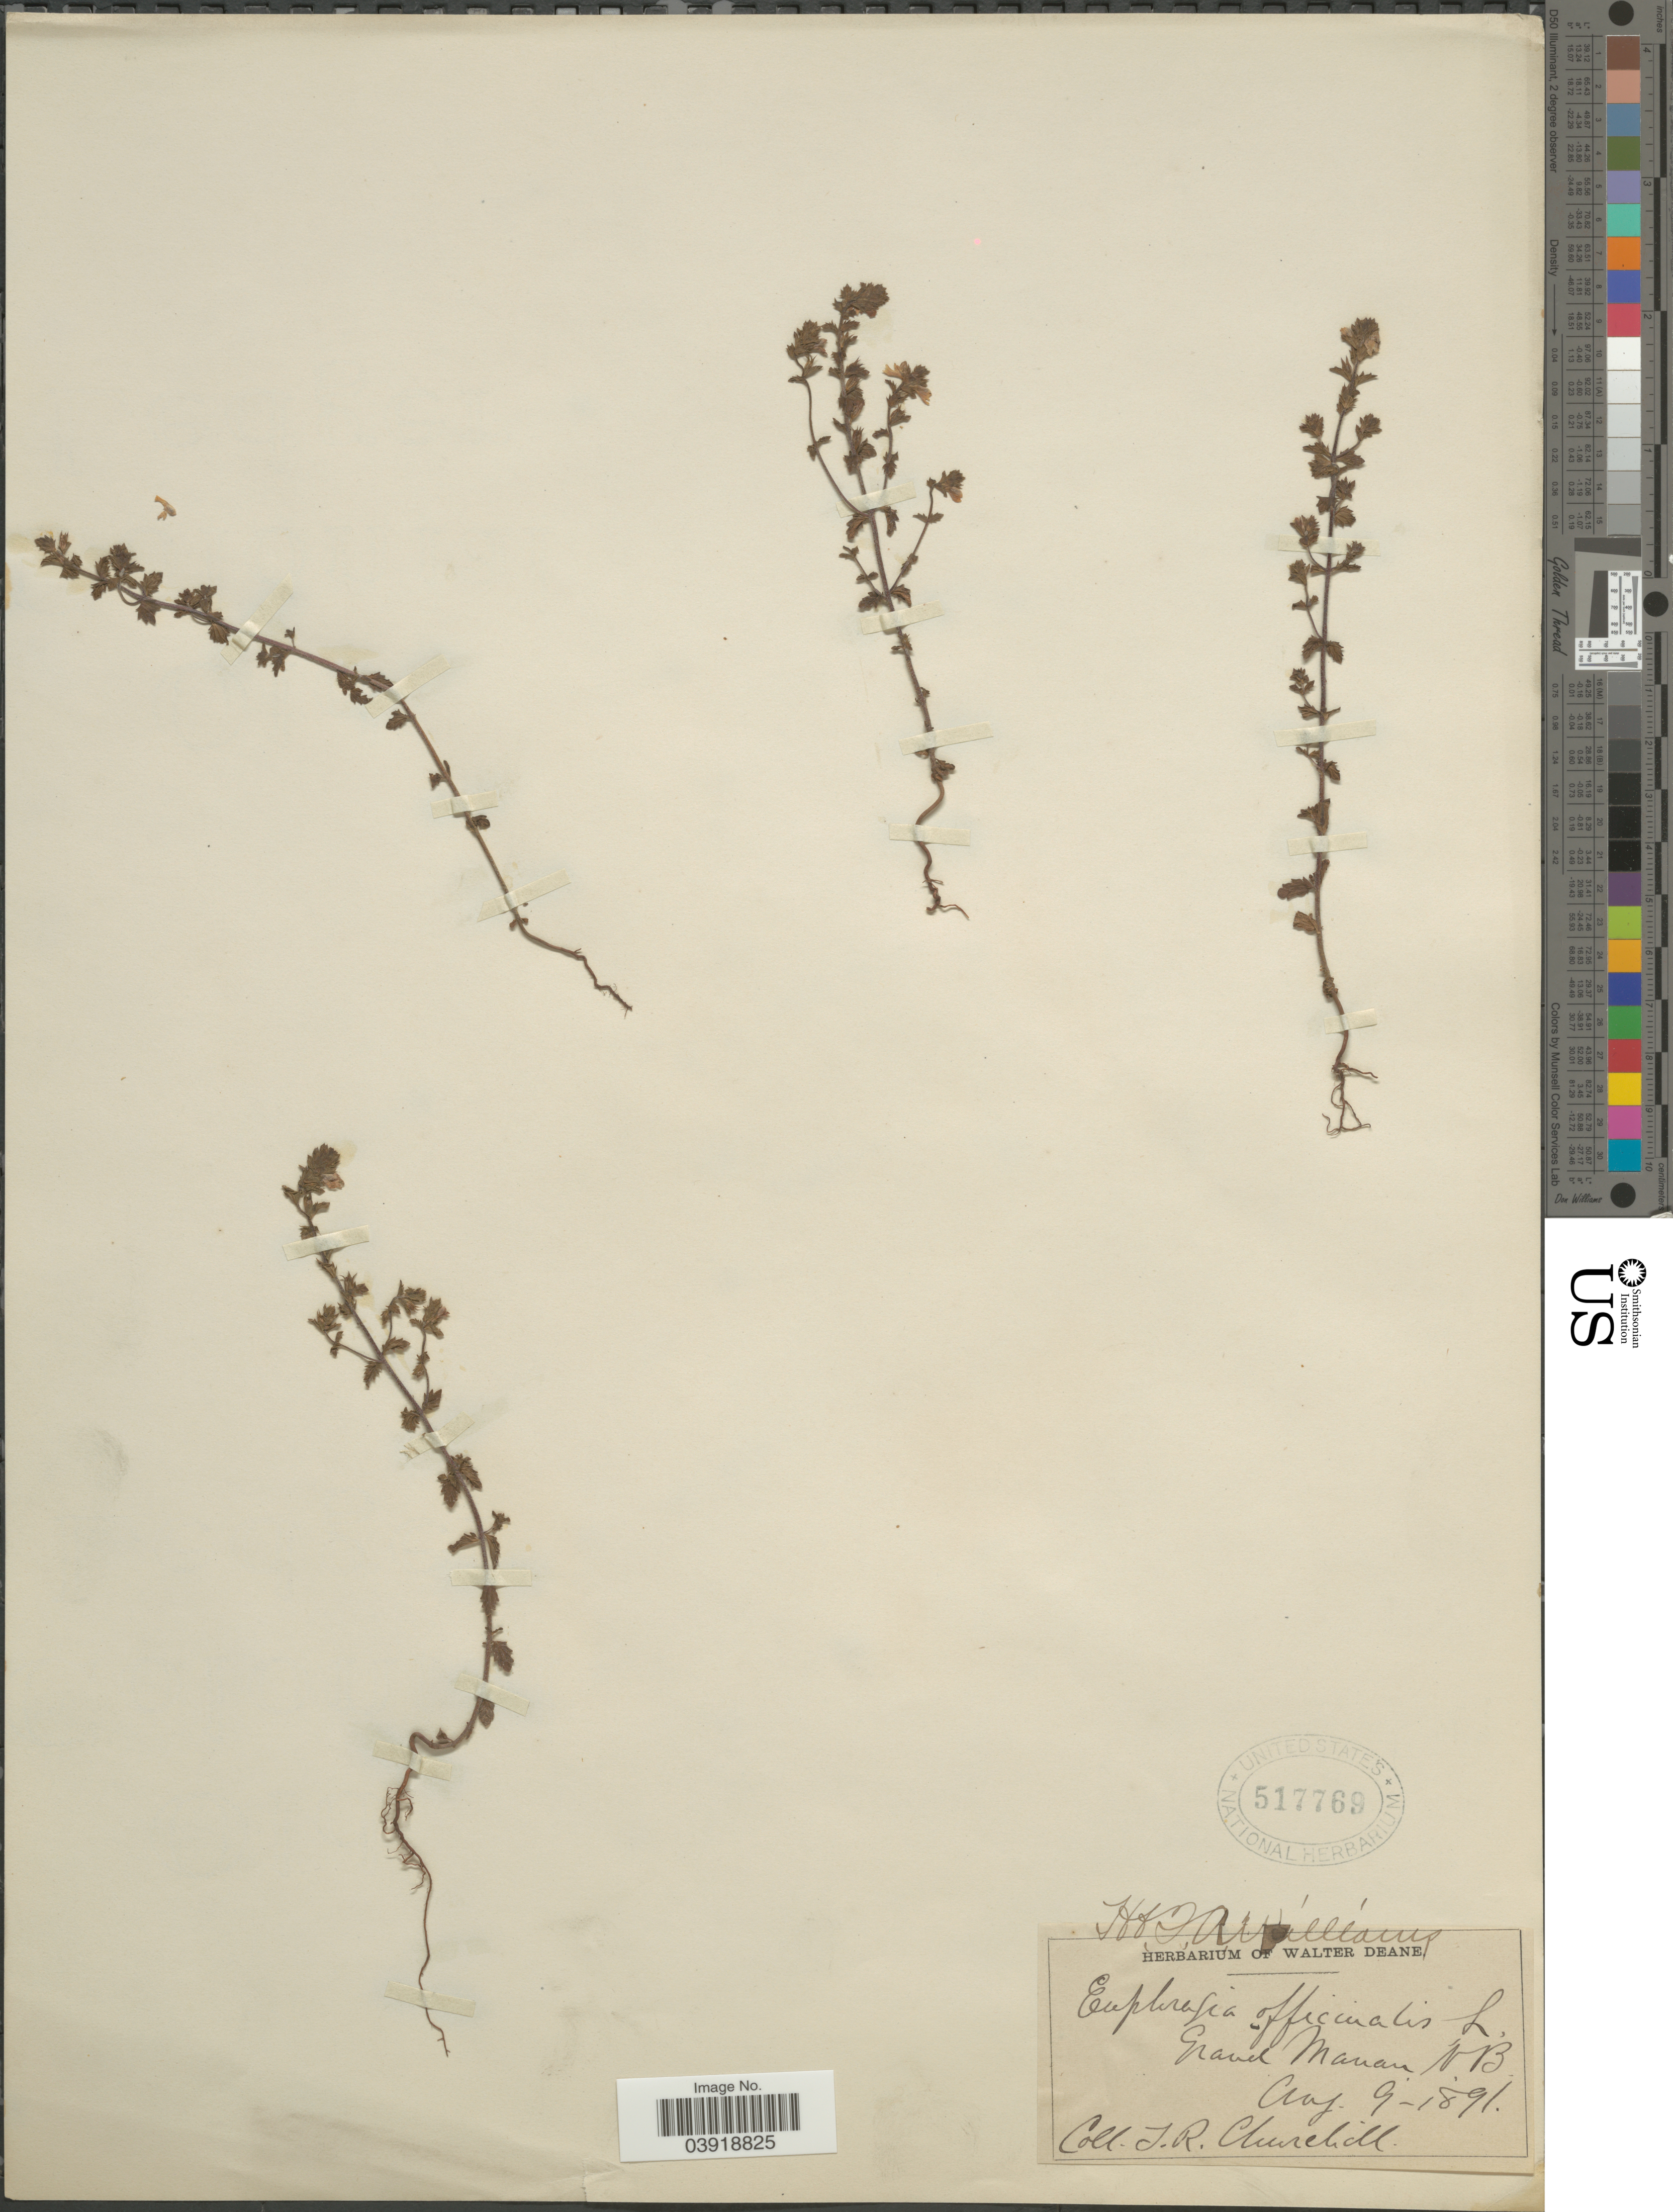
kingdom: Plantae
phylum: Tracheophyta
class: Magnoliopsida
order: Lamiales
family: Orobanchaceae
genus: Euphrasia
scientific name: Euphrasia officinalis var. tatarica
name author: Benth.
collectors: J. Churchill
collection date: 1891-08-09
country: Canada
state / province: New Brunswick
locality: Grand Manan.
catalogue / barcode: US 517769